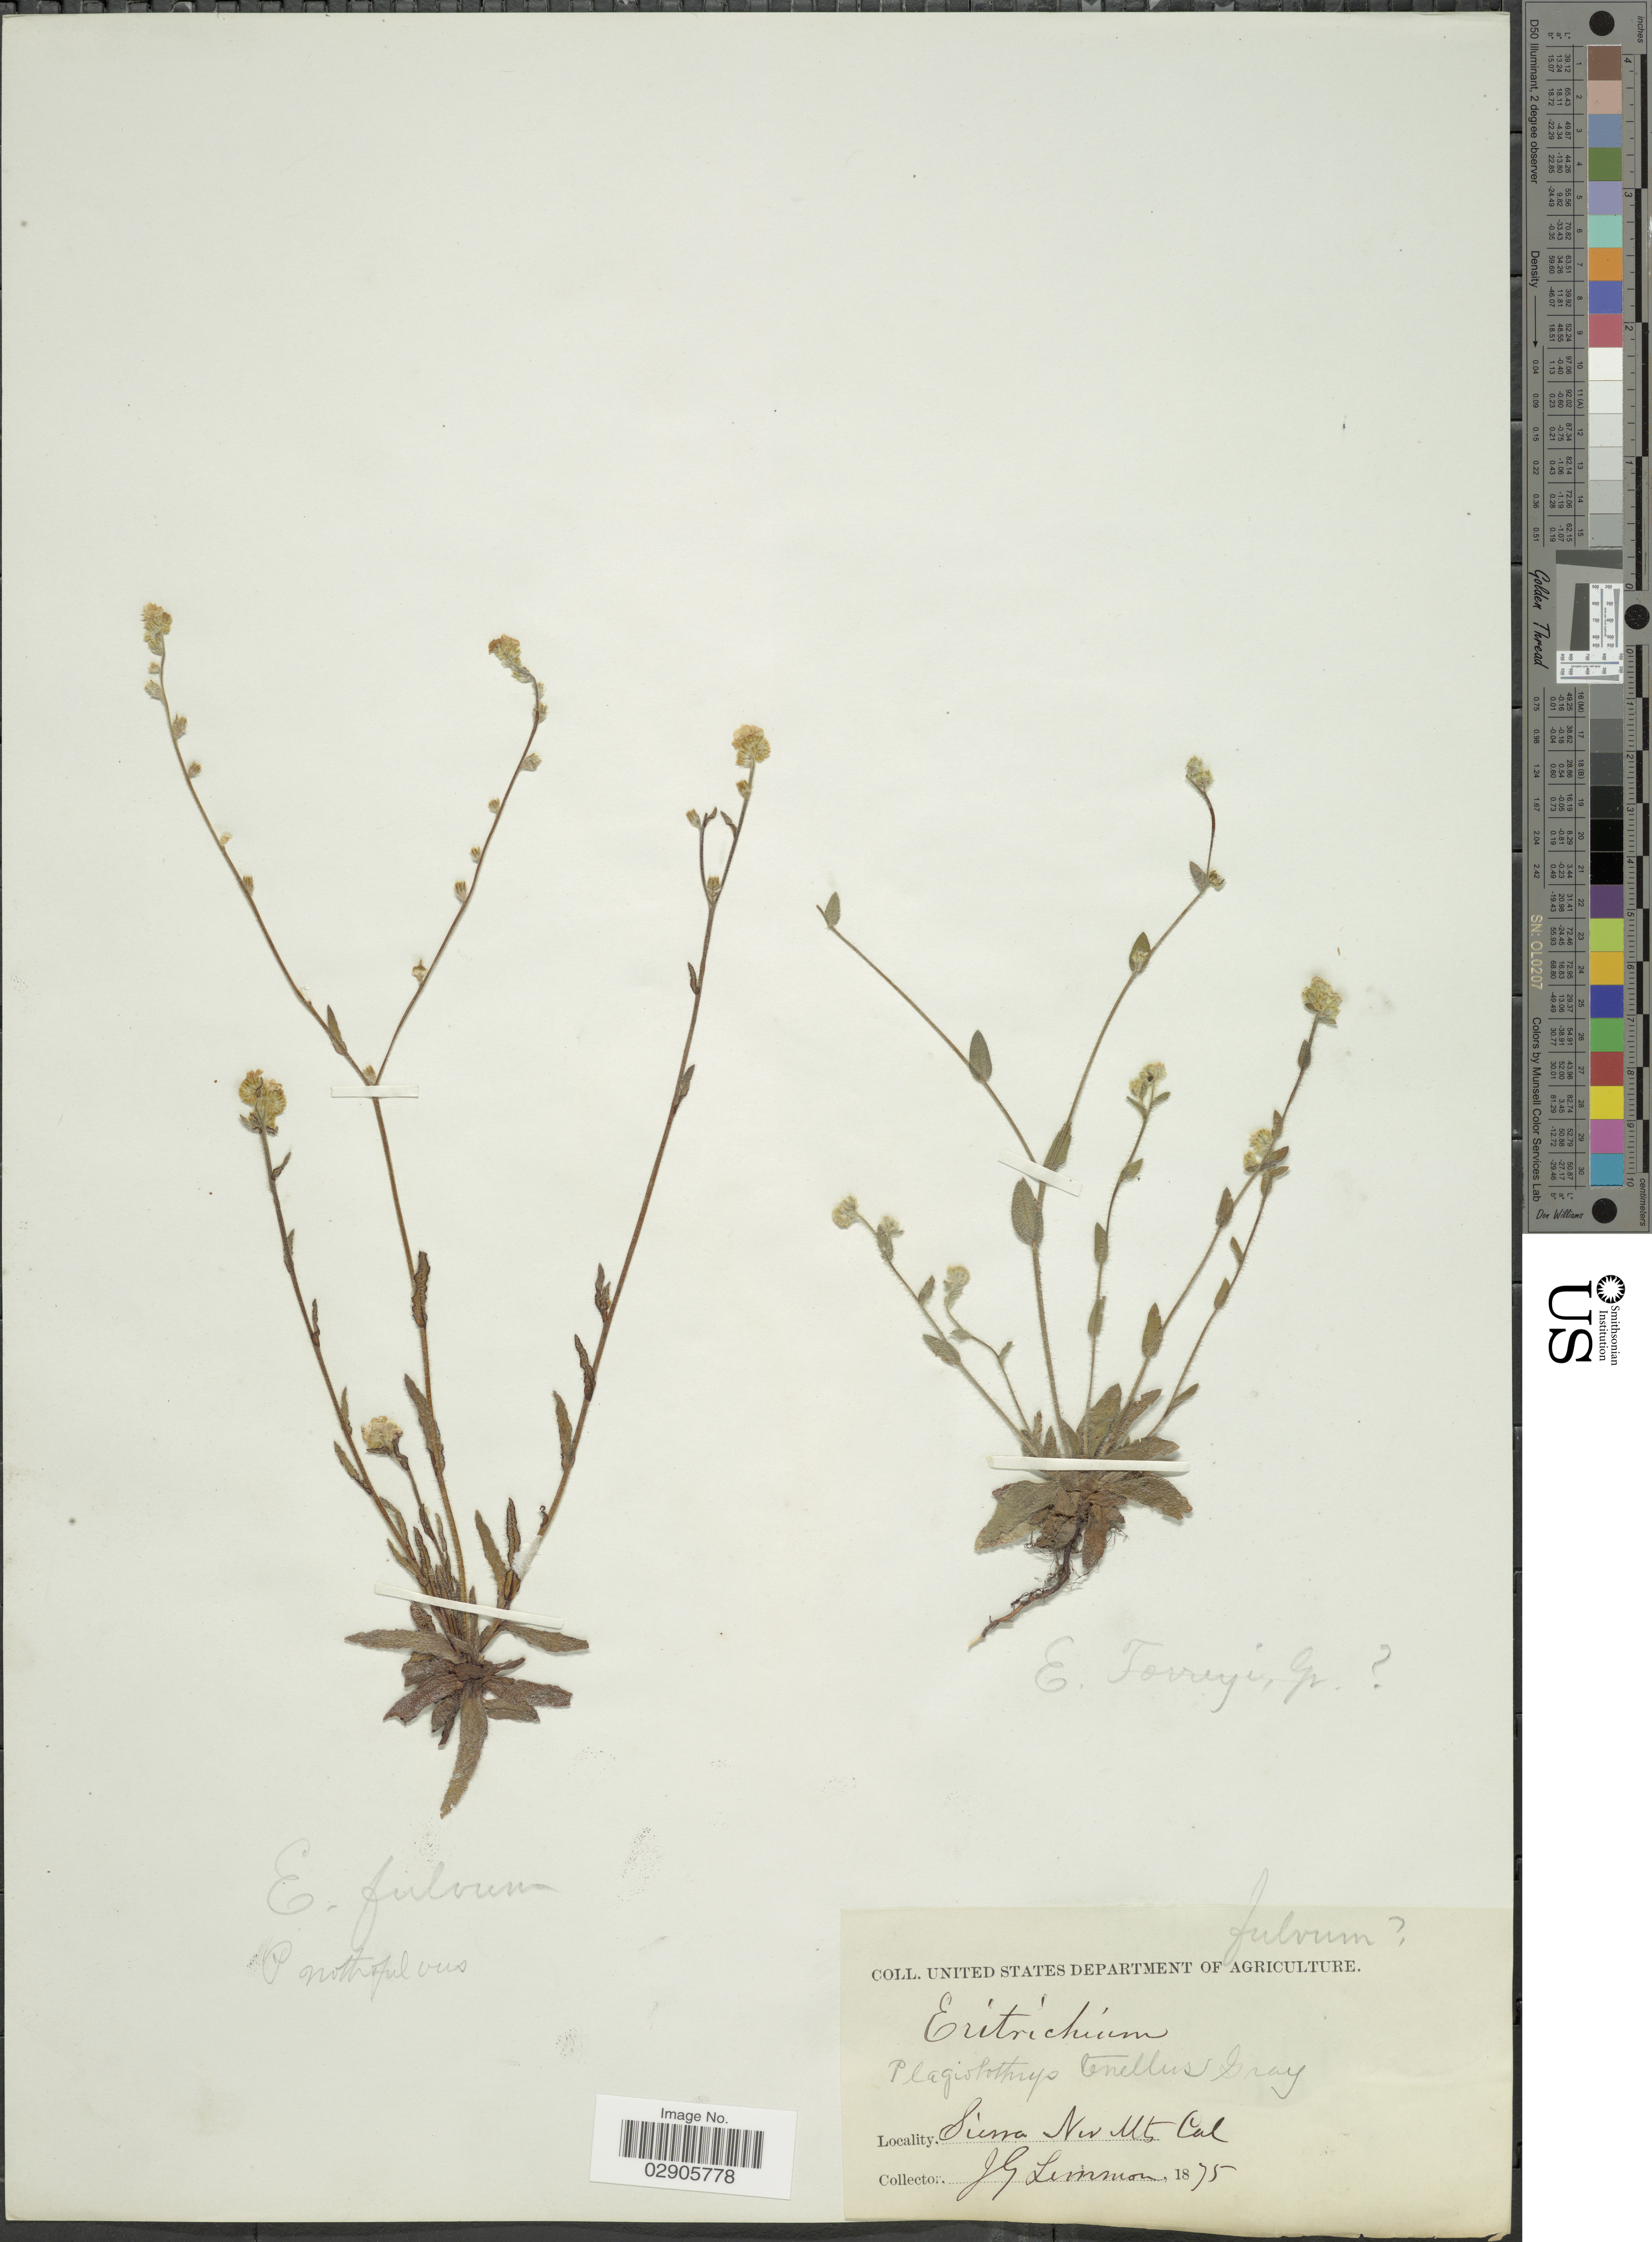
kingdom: Plantae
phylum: Tracheophyta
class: Magnoliopsida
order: Boraginales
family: Boraginaceae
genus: Plagiobothrys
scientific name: Plagiobothrys nothofulvus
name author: (A. Gray) A. Gray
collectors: J. Lemmon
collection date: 1875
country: United States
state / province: California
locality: Sierra Nev Mts.